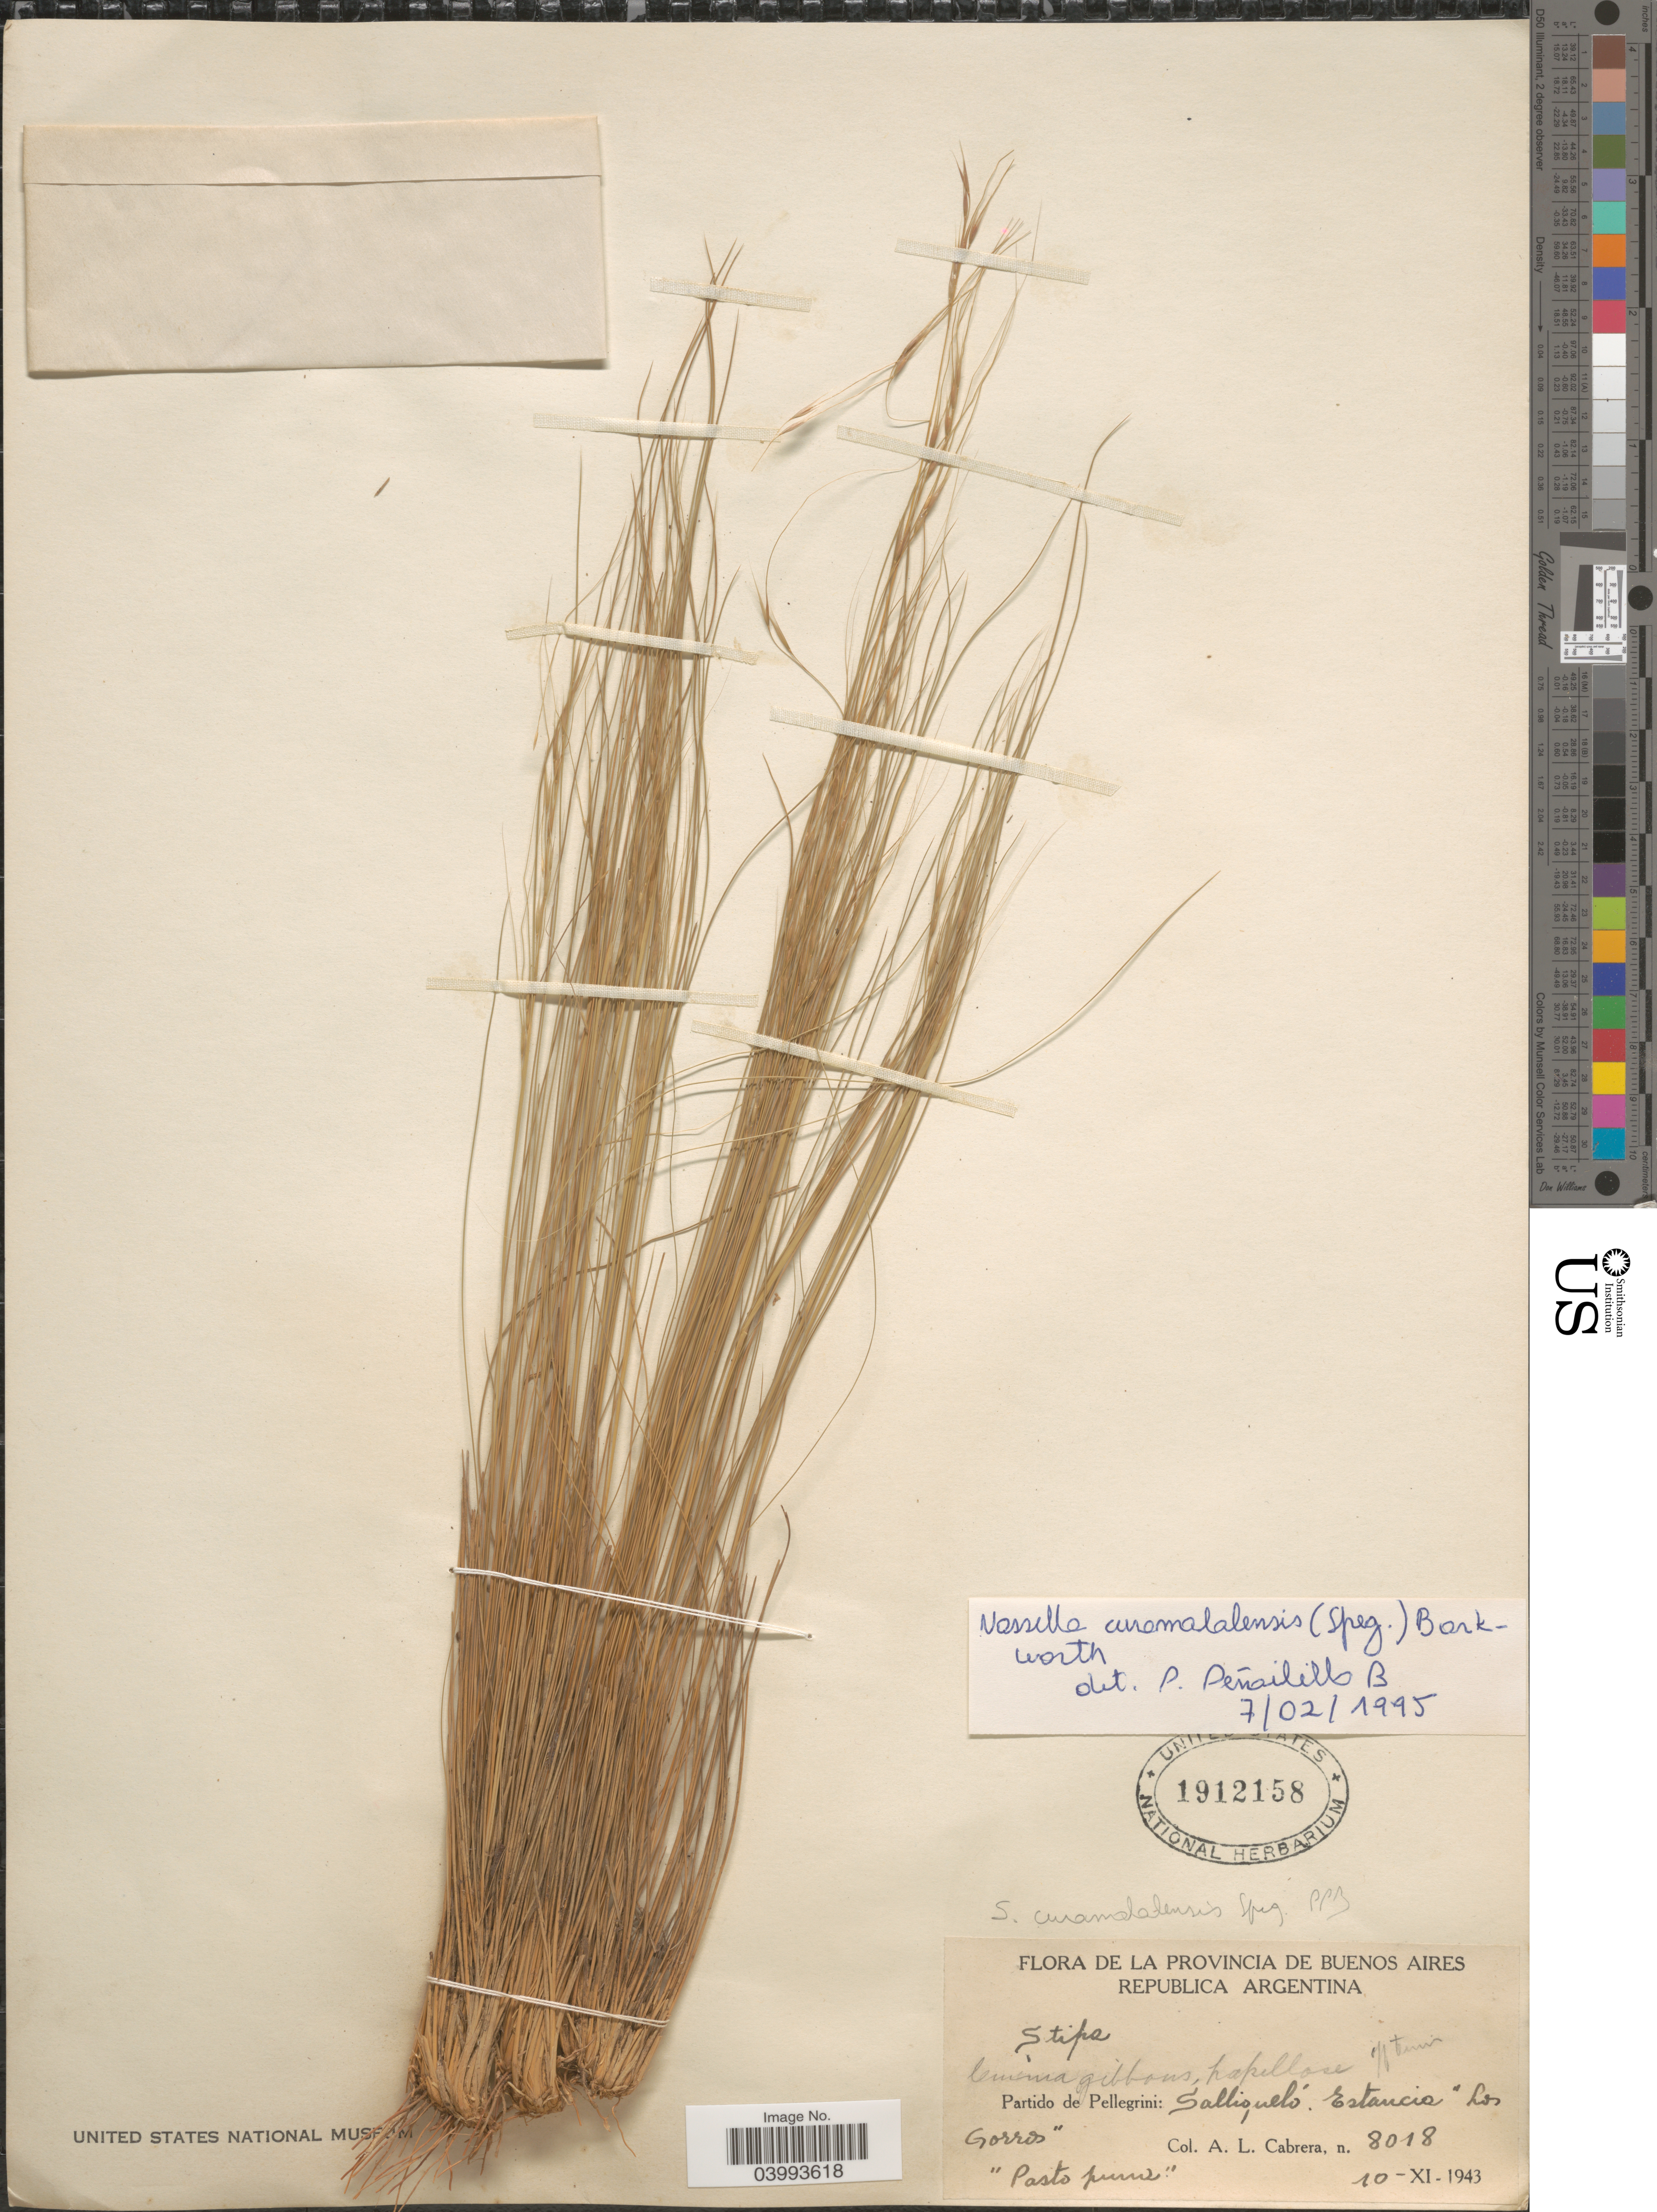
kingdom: Plantae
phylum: Tracheophyta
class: Liliopsida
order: Poales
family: Poaceae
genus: Nassella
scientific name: Nassella curamalalensis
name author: (Speg.) Barkworth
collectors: A. L. Cabrera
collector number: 8018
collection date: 1943-11-10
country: Argentina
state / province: Buenos Aires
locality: Partido de Pellegrini: Sallioueló. Estancia "Los Gorros".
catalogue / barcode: US 1912158